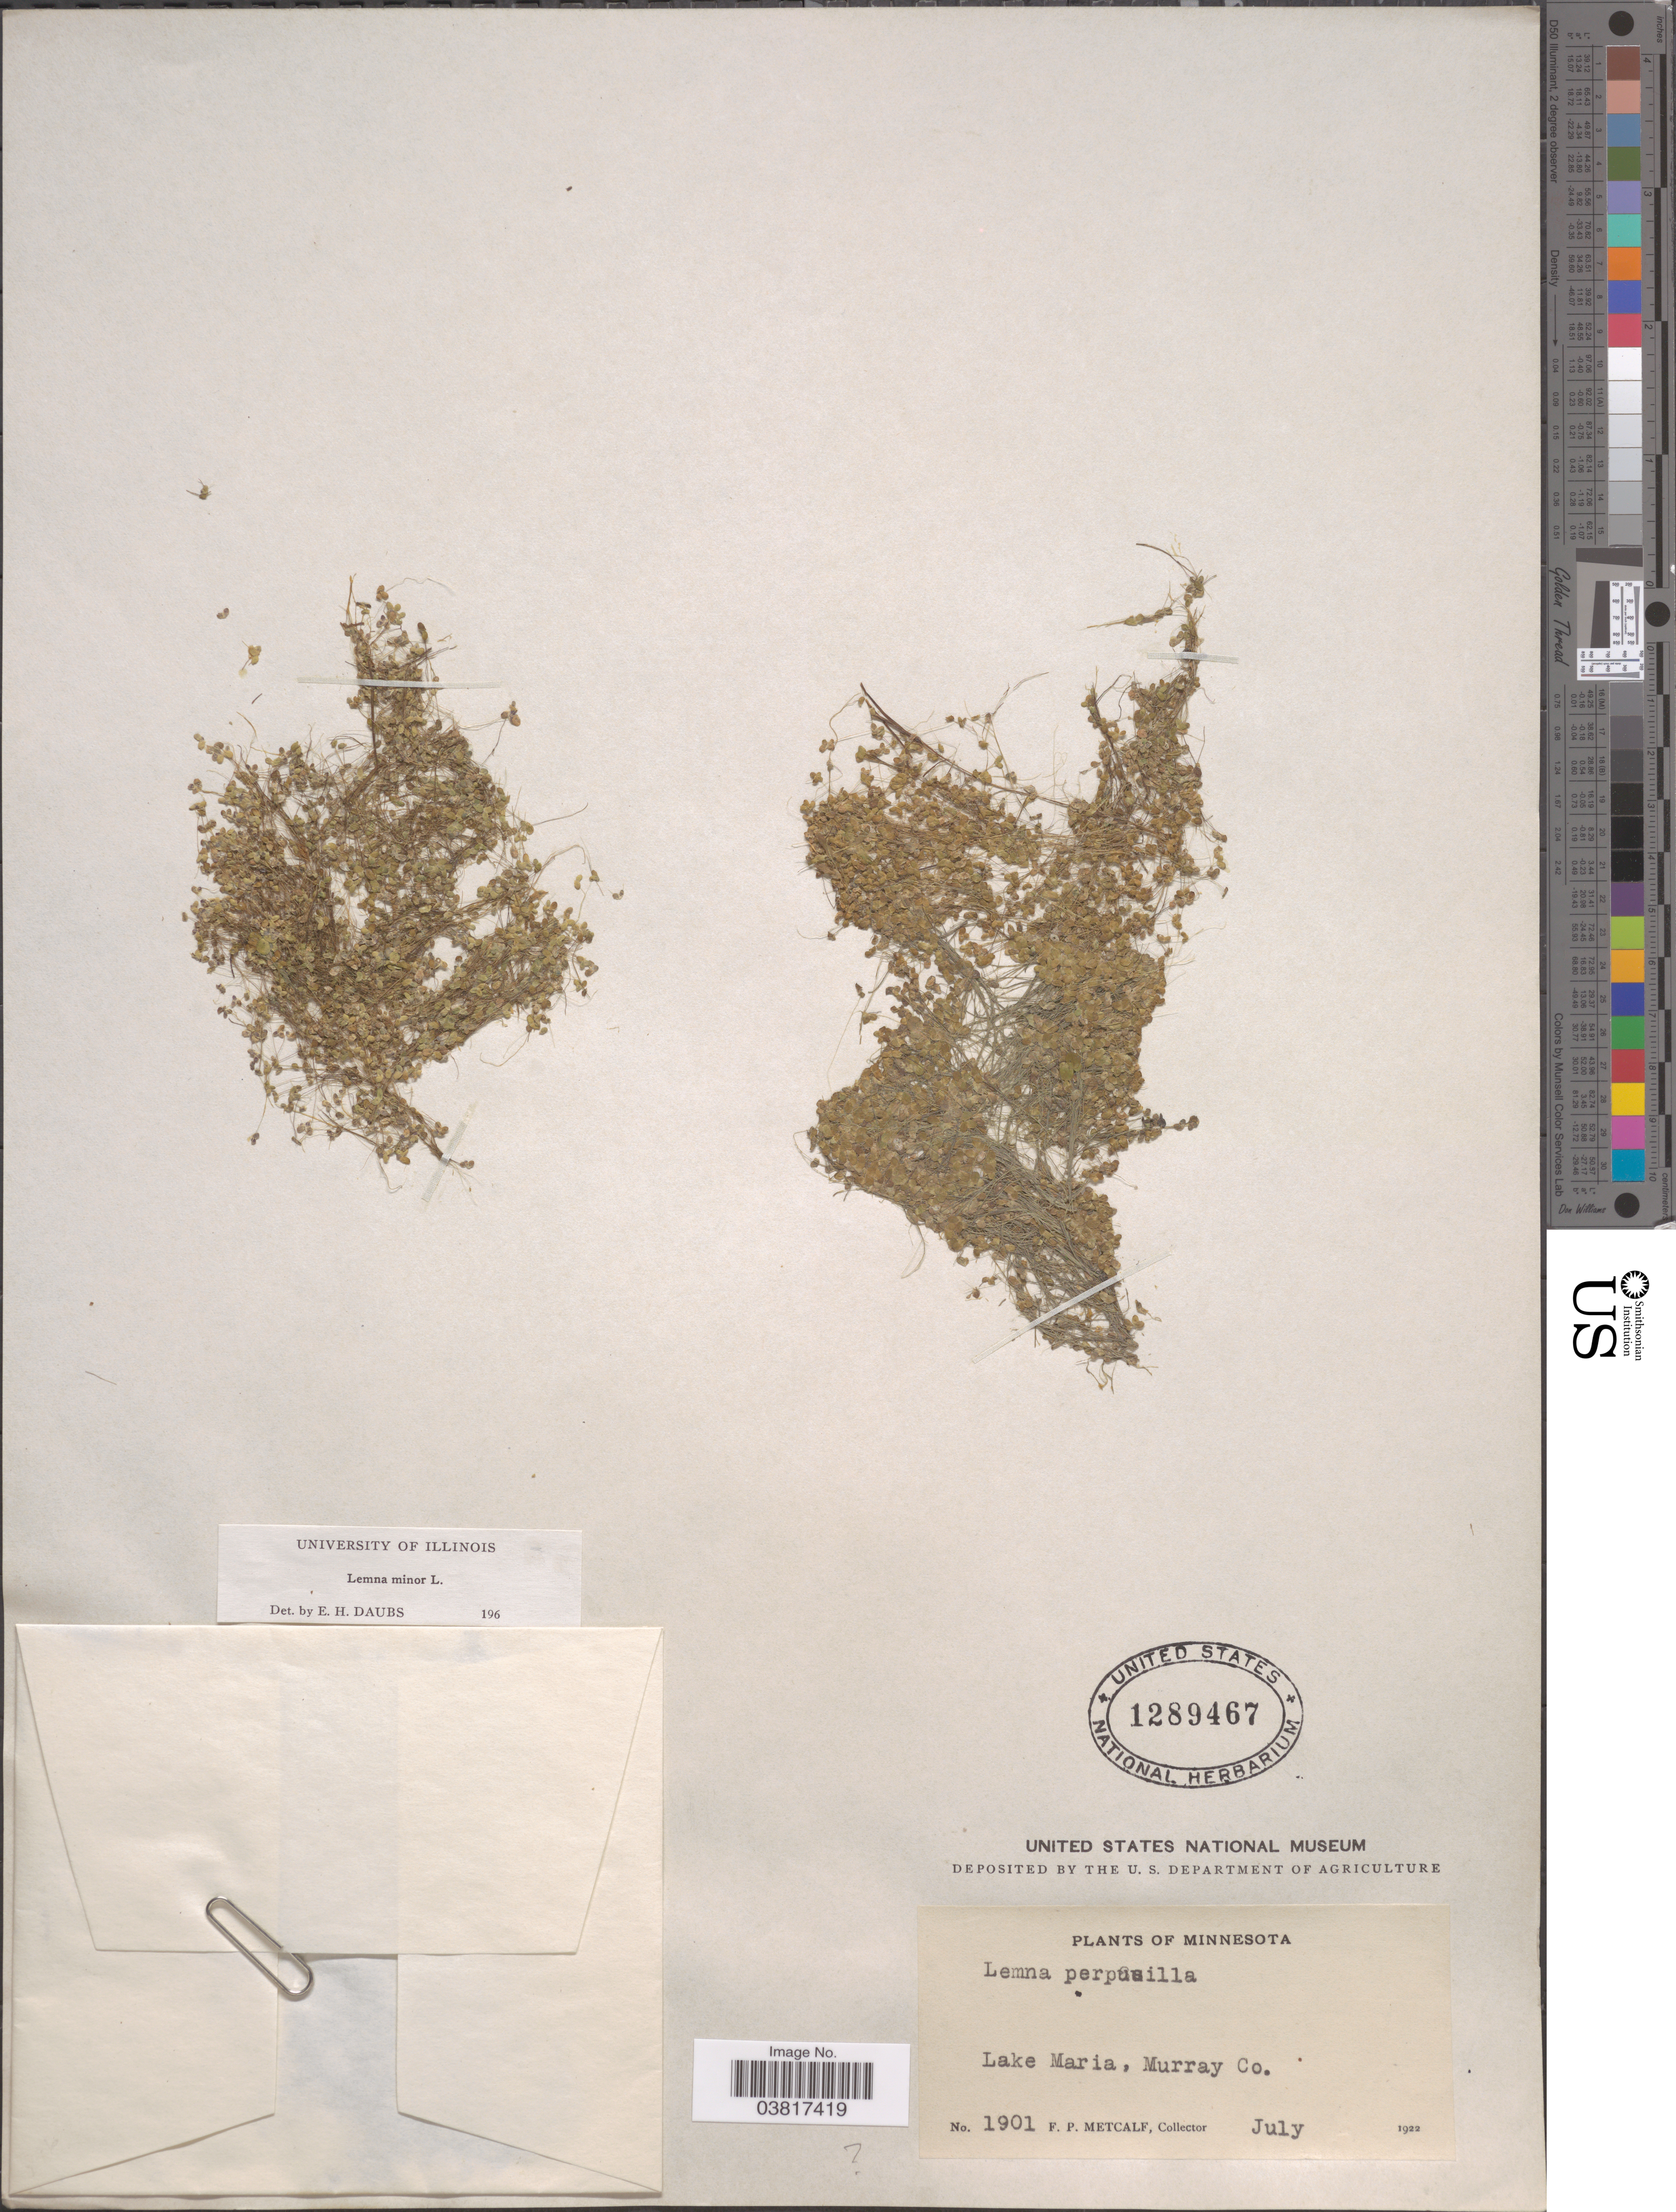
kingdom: Plantae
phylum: Tracheophyta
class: Liliopsida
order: Alismatales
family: Araceae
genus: Lemna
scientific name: Lemna minor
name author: L.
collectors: F. Metcalf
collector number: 1901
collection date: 1922-07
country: United States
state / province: Minnesota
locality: Lake Maria, Murray Co.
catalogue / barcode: US 1289467